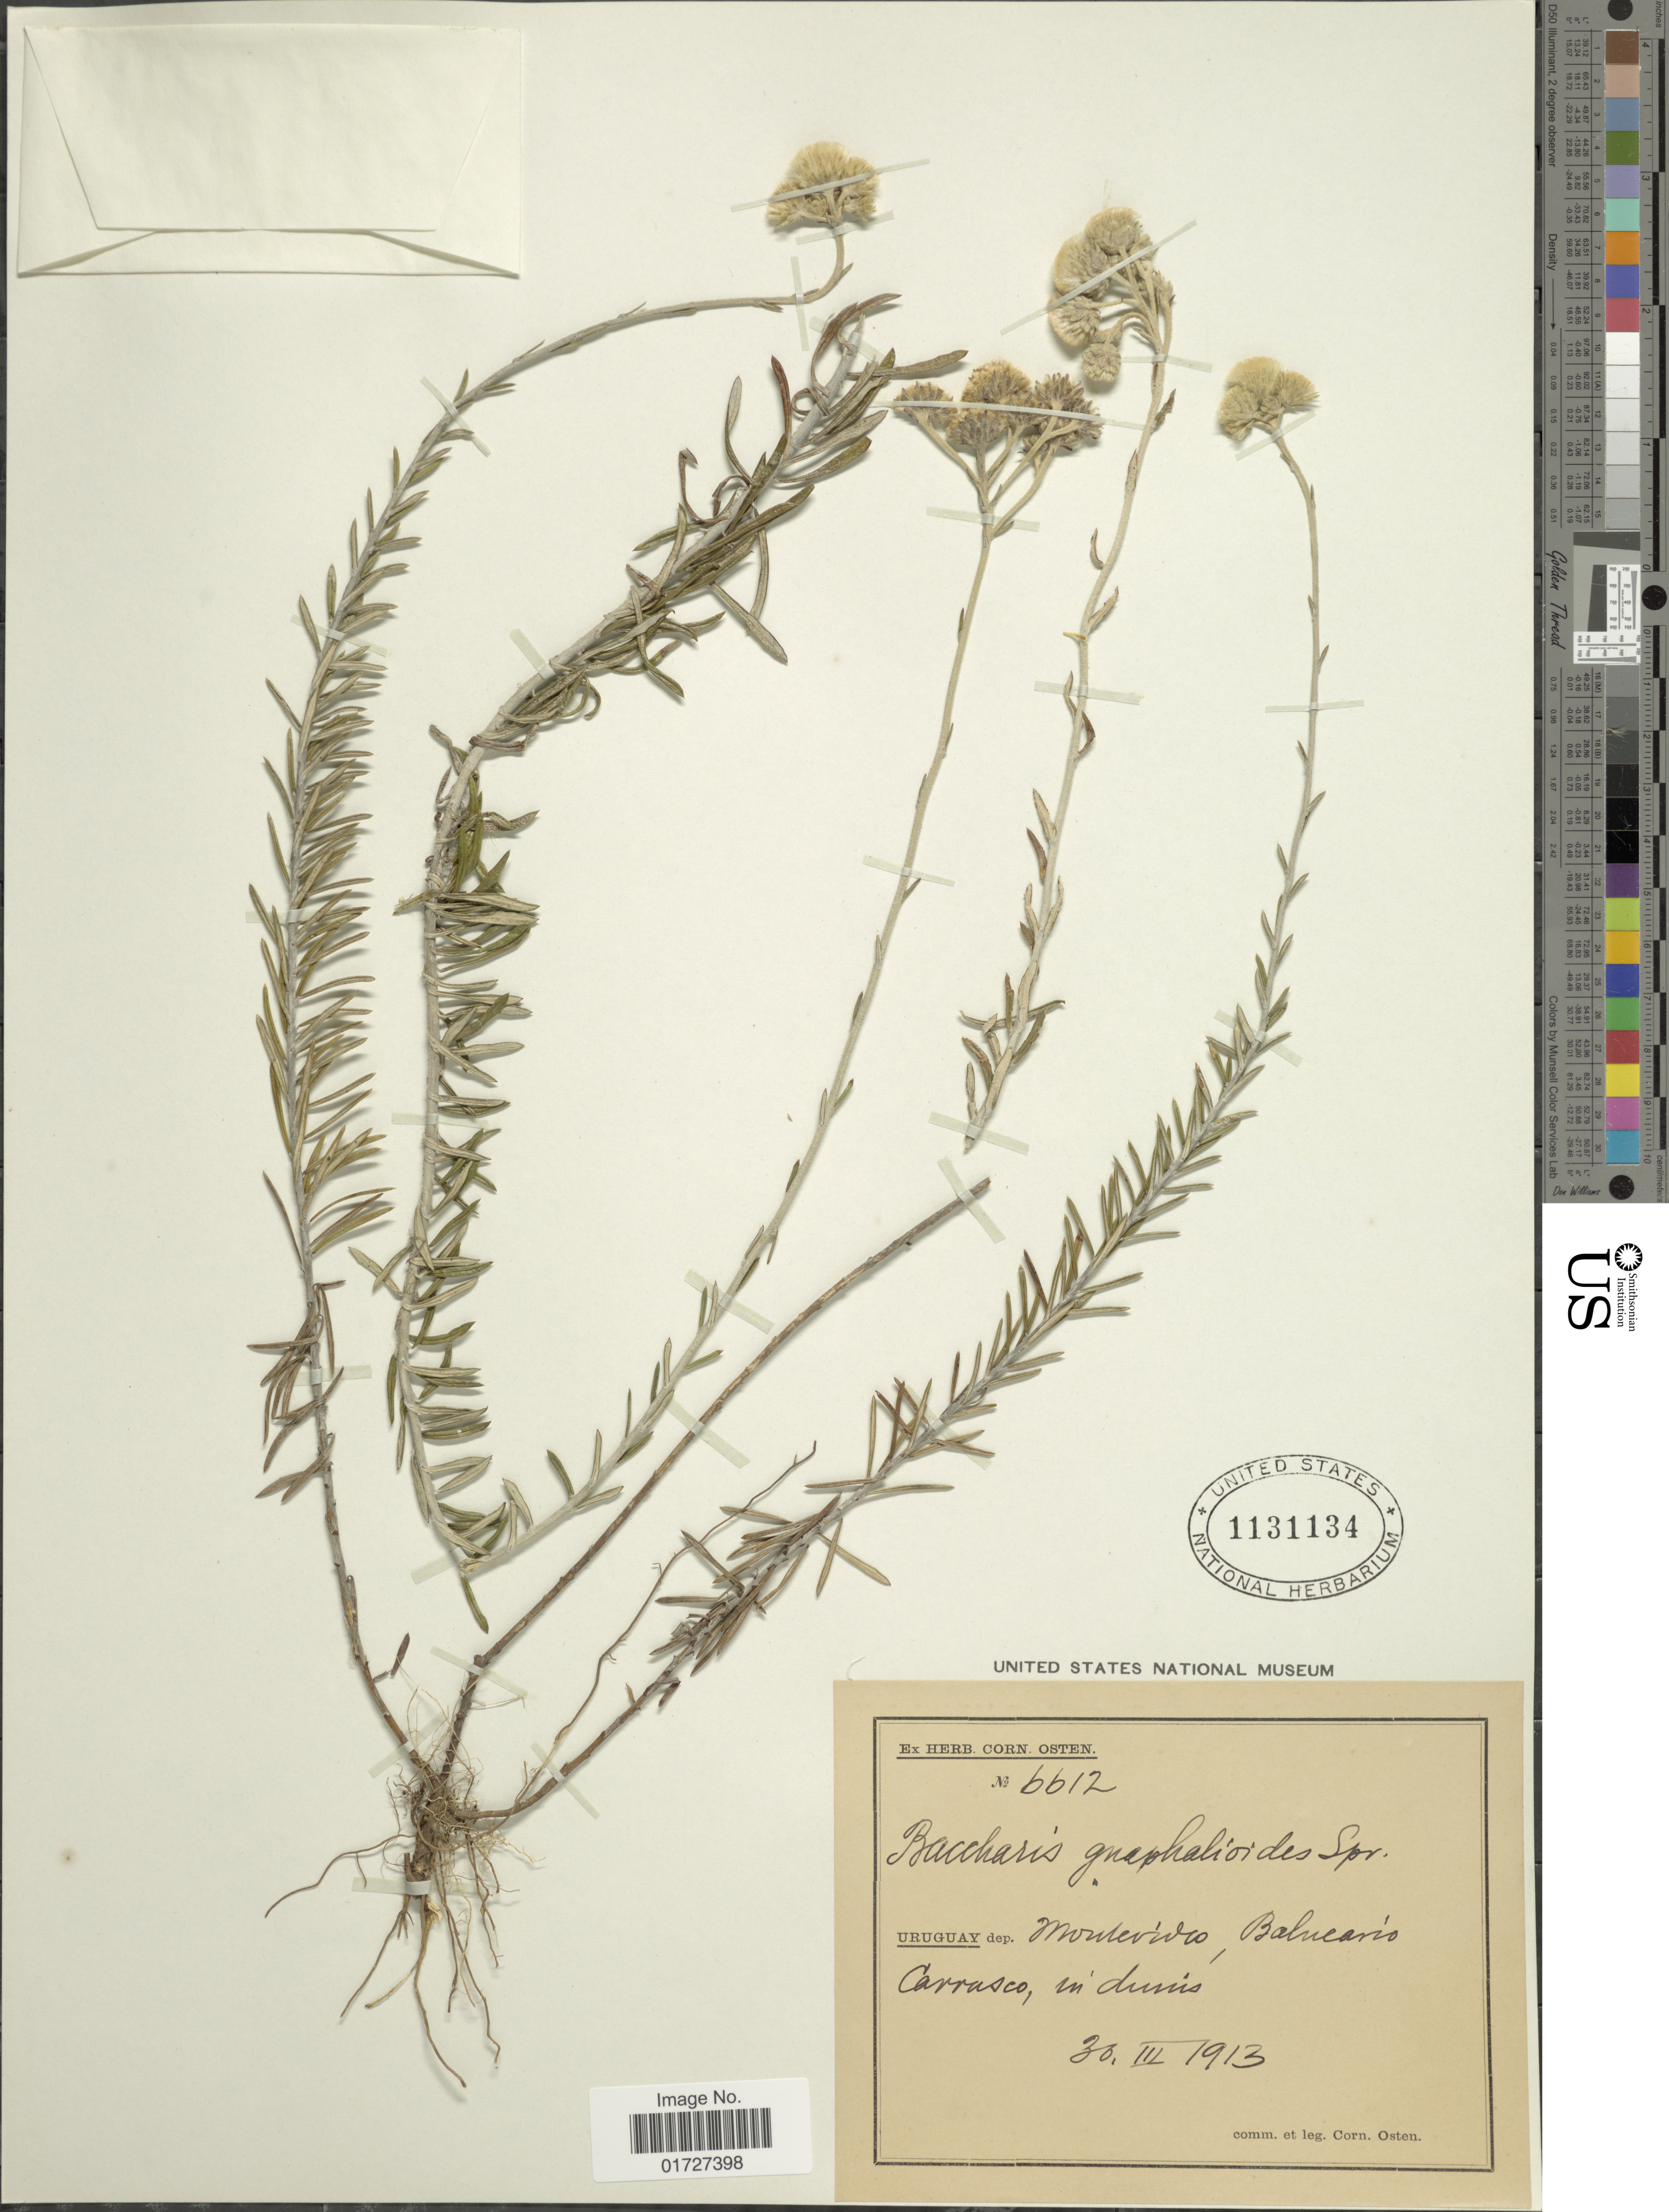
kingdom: Plantae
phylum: Tracheophyta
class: Magnoliopsida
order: Asterales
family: Asteraceae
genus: Baccharis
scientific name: Baccharis gnaphalioides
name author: DC.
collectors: C. Osten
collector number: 6612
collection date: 1913-03-30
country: Uruguay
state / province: Montevideo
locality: Balueario Carrasco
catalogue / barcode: US 1131134